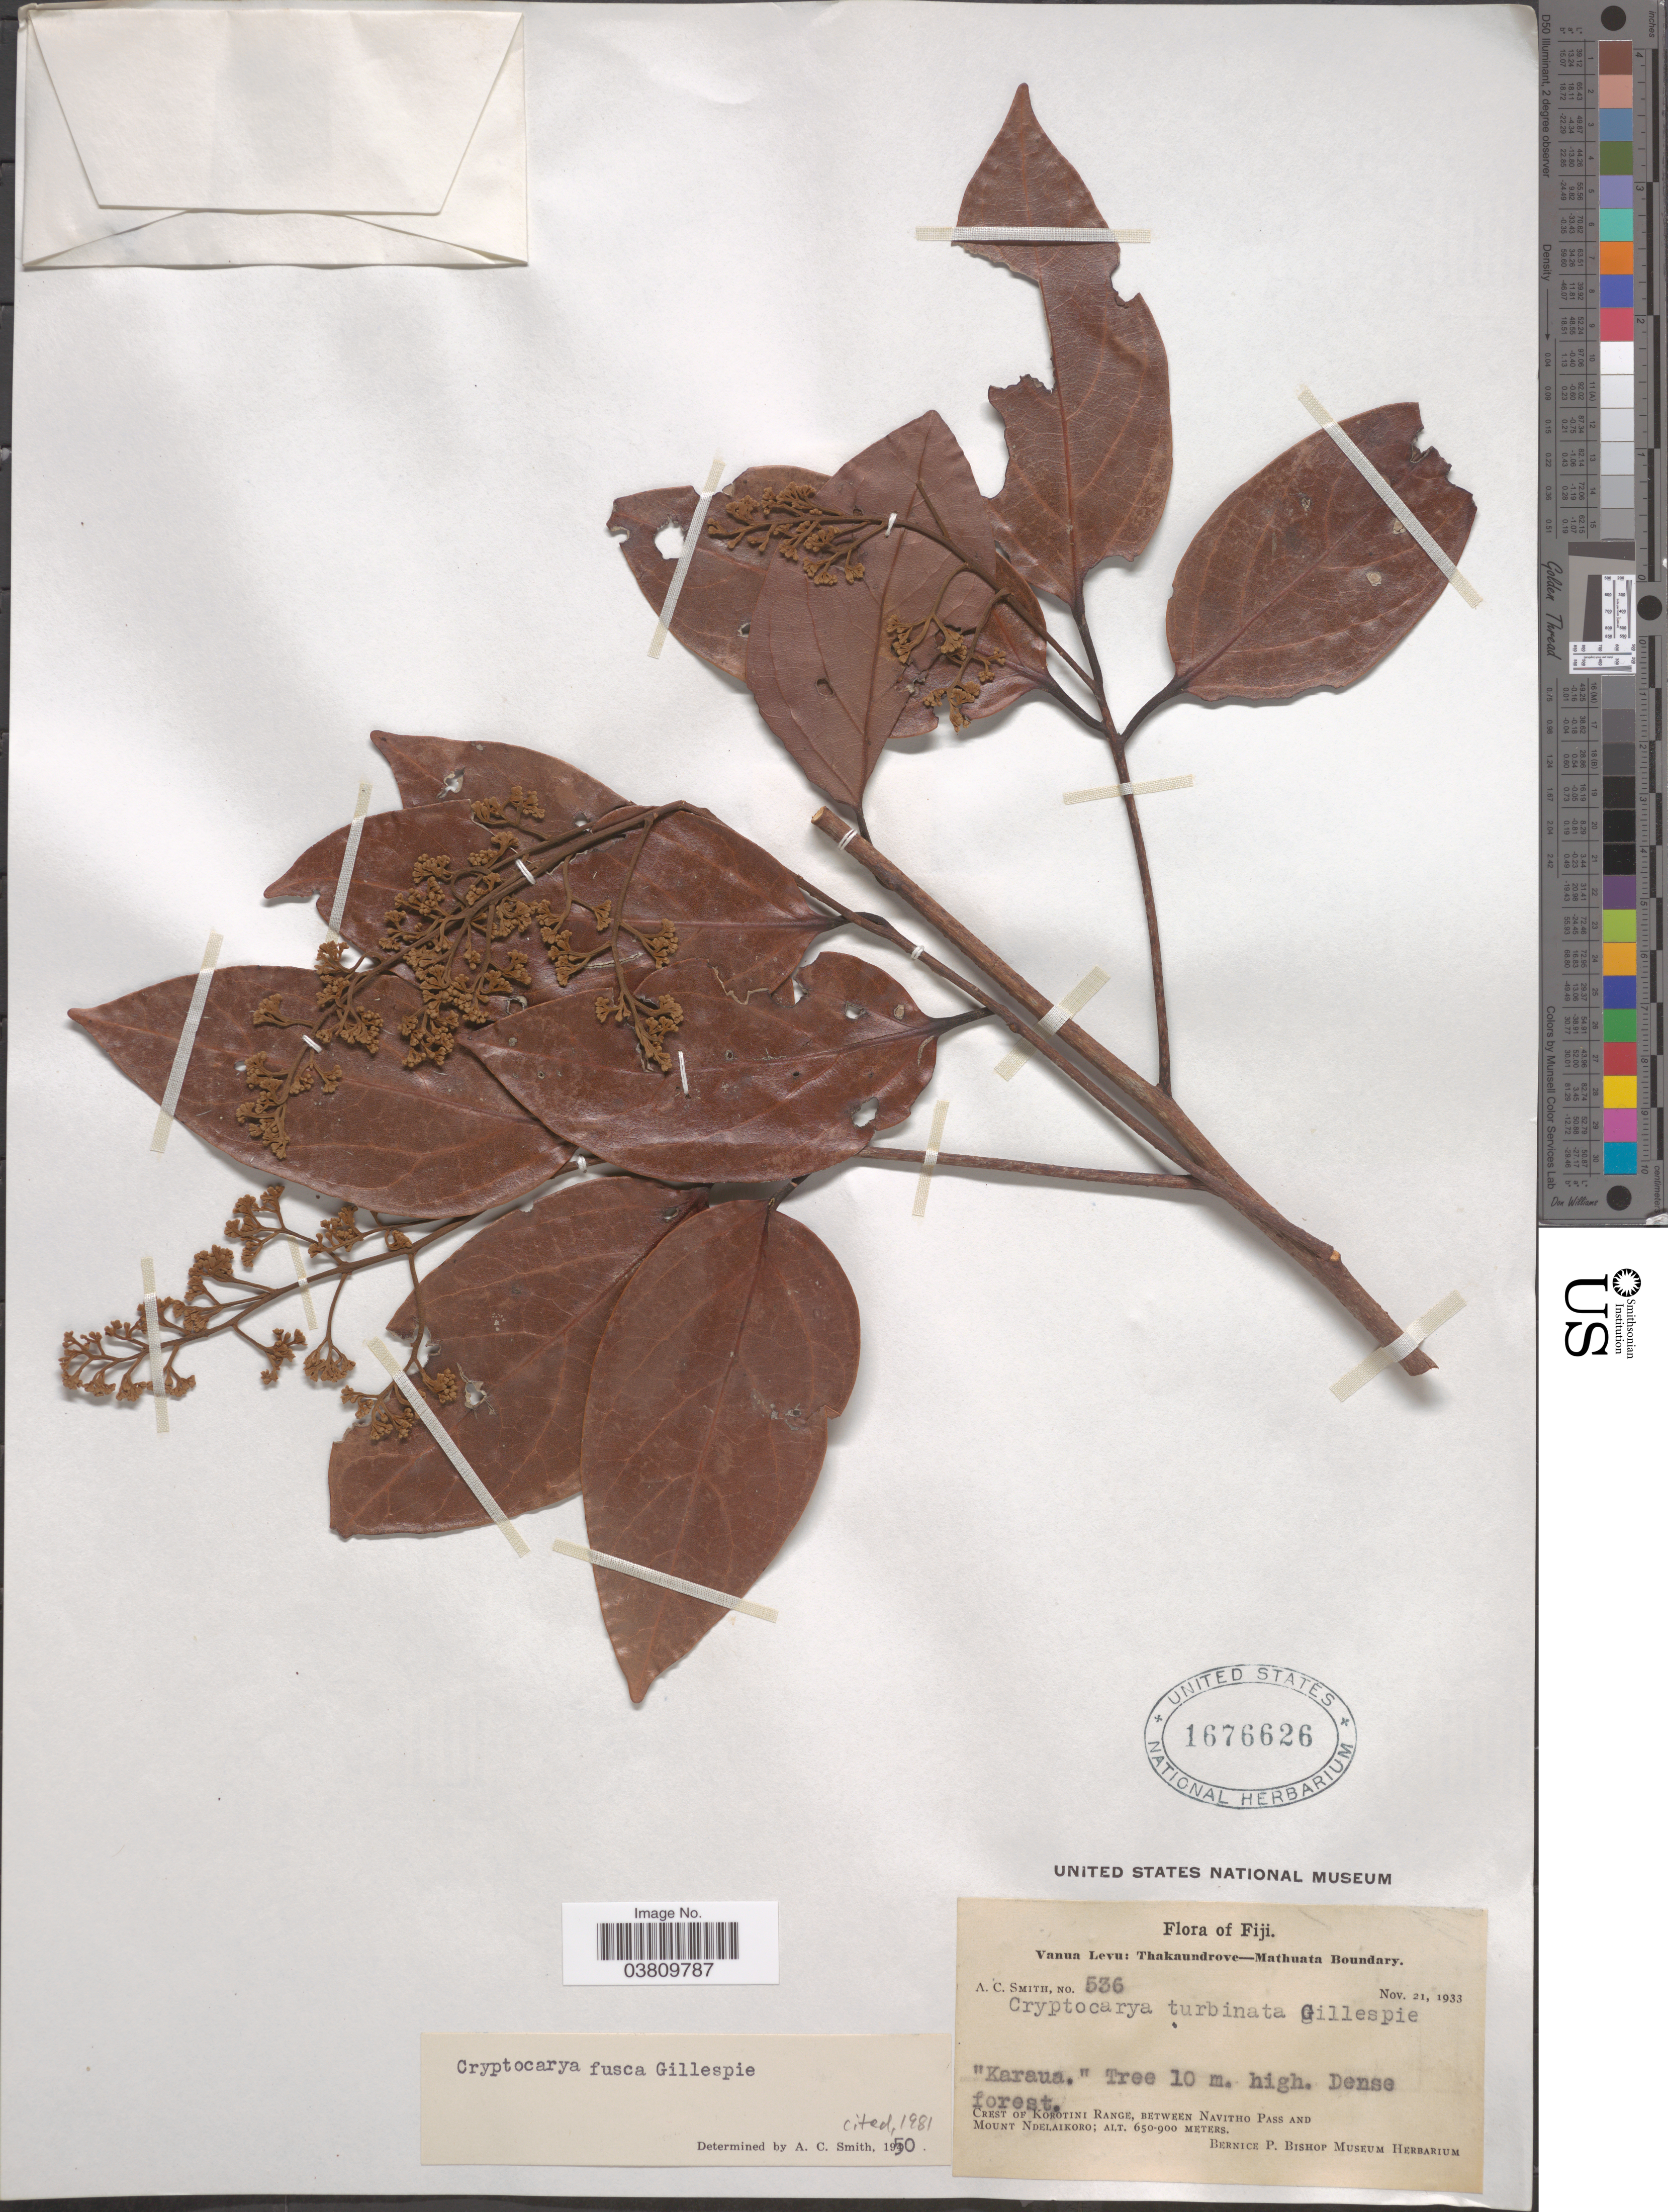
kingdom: Plantae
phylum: Tracheophyta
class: Magnoliopsida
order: Laurales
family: Lauraceae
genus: Cryptocarya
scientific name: Cryptocarya fusca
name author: Gillespie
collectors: A. C. Smith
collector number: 536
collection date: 1933-11-21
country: Fiji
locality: Vanua Levu: Thakaundrove-Mathuata Boundary. Crest of Korotini Range, between Navitho Pass and Mount Ndelaikoro.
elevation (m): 650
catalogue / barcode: US 1676626